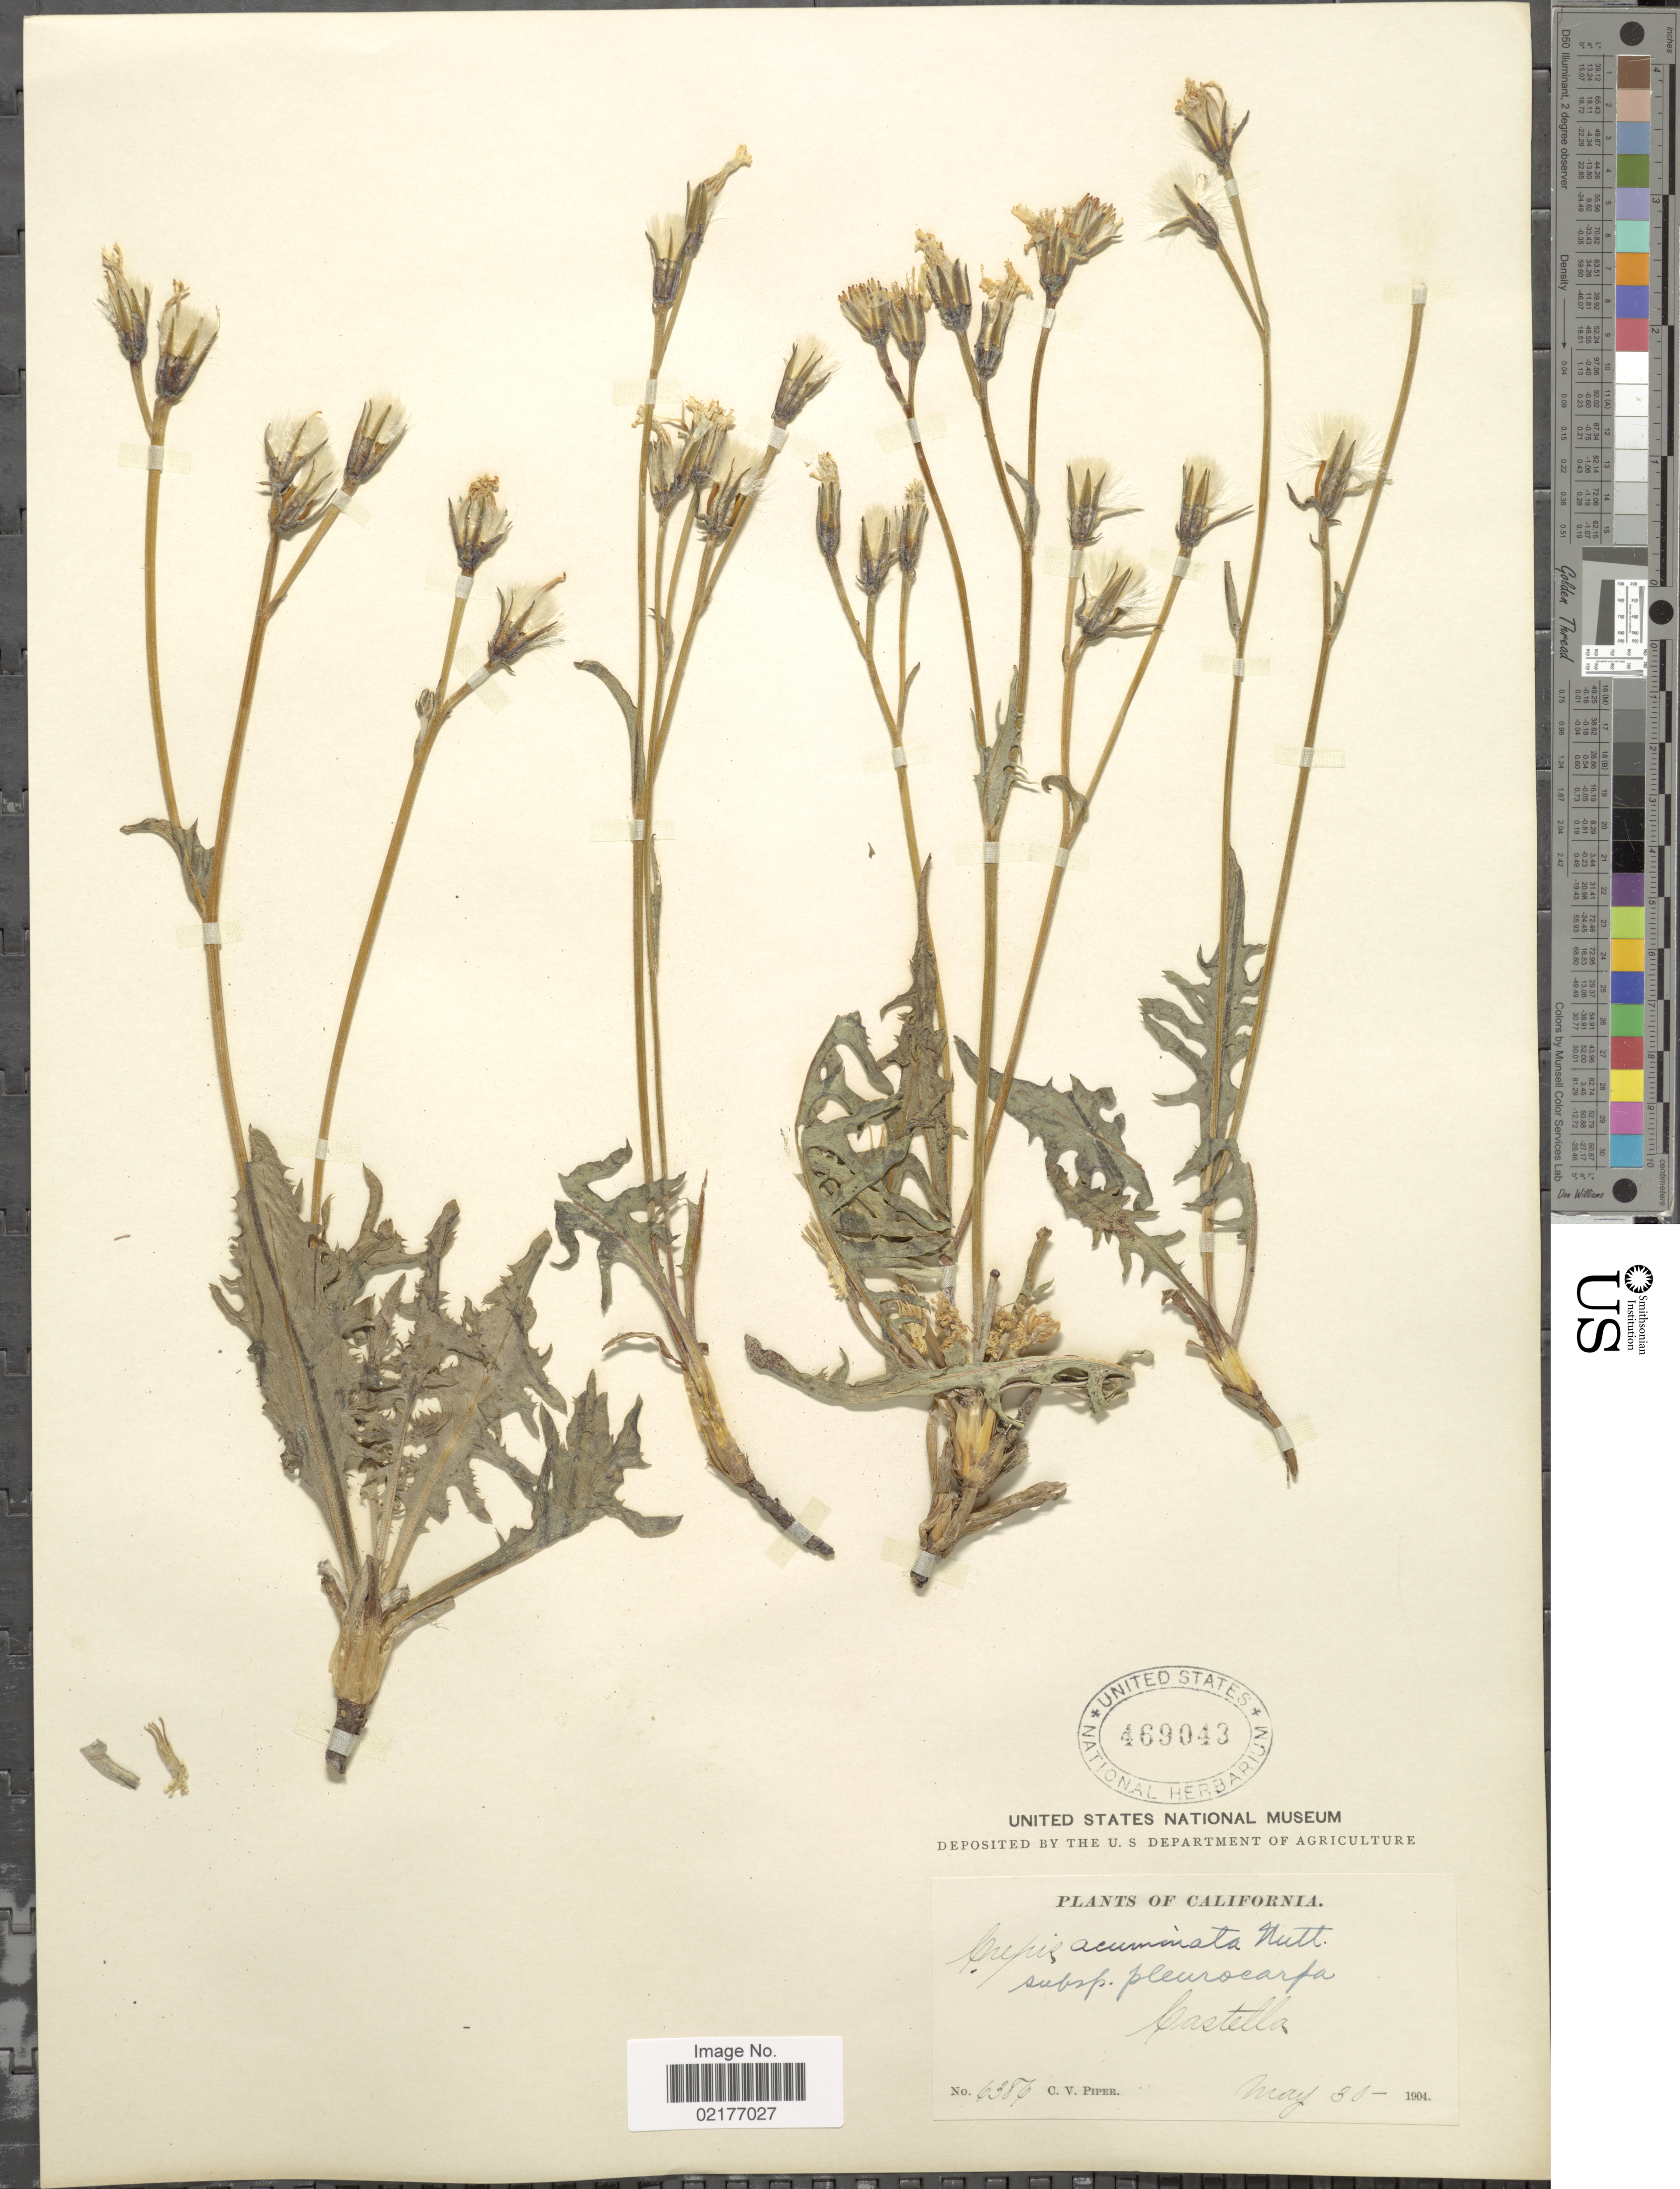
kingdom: Plantae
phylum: Tracheophyta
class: Magnoliopsida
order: Asterales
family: Asteraceae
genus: Crepis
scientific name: Crepis pleurocarpa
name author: A. Gray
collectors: C. V. Piper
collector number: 6386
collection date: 1904-05-30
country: United States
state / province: California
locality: Castella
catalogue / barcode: US 469043